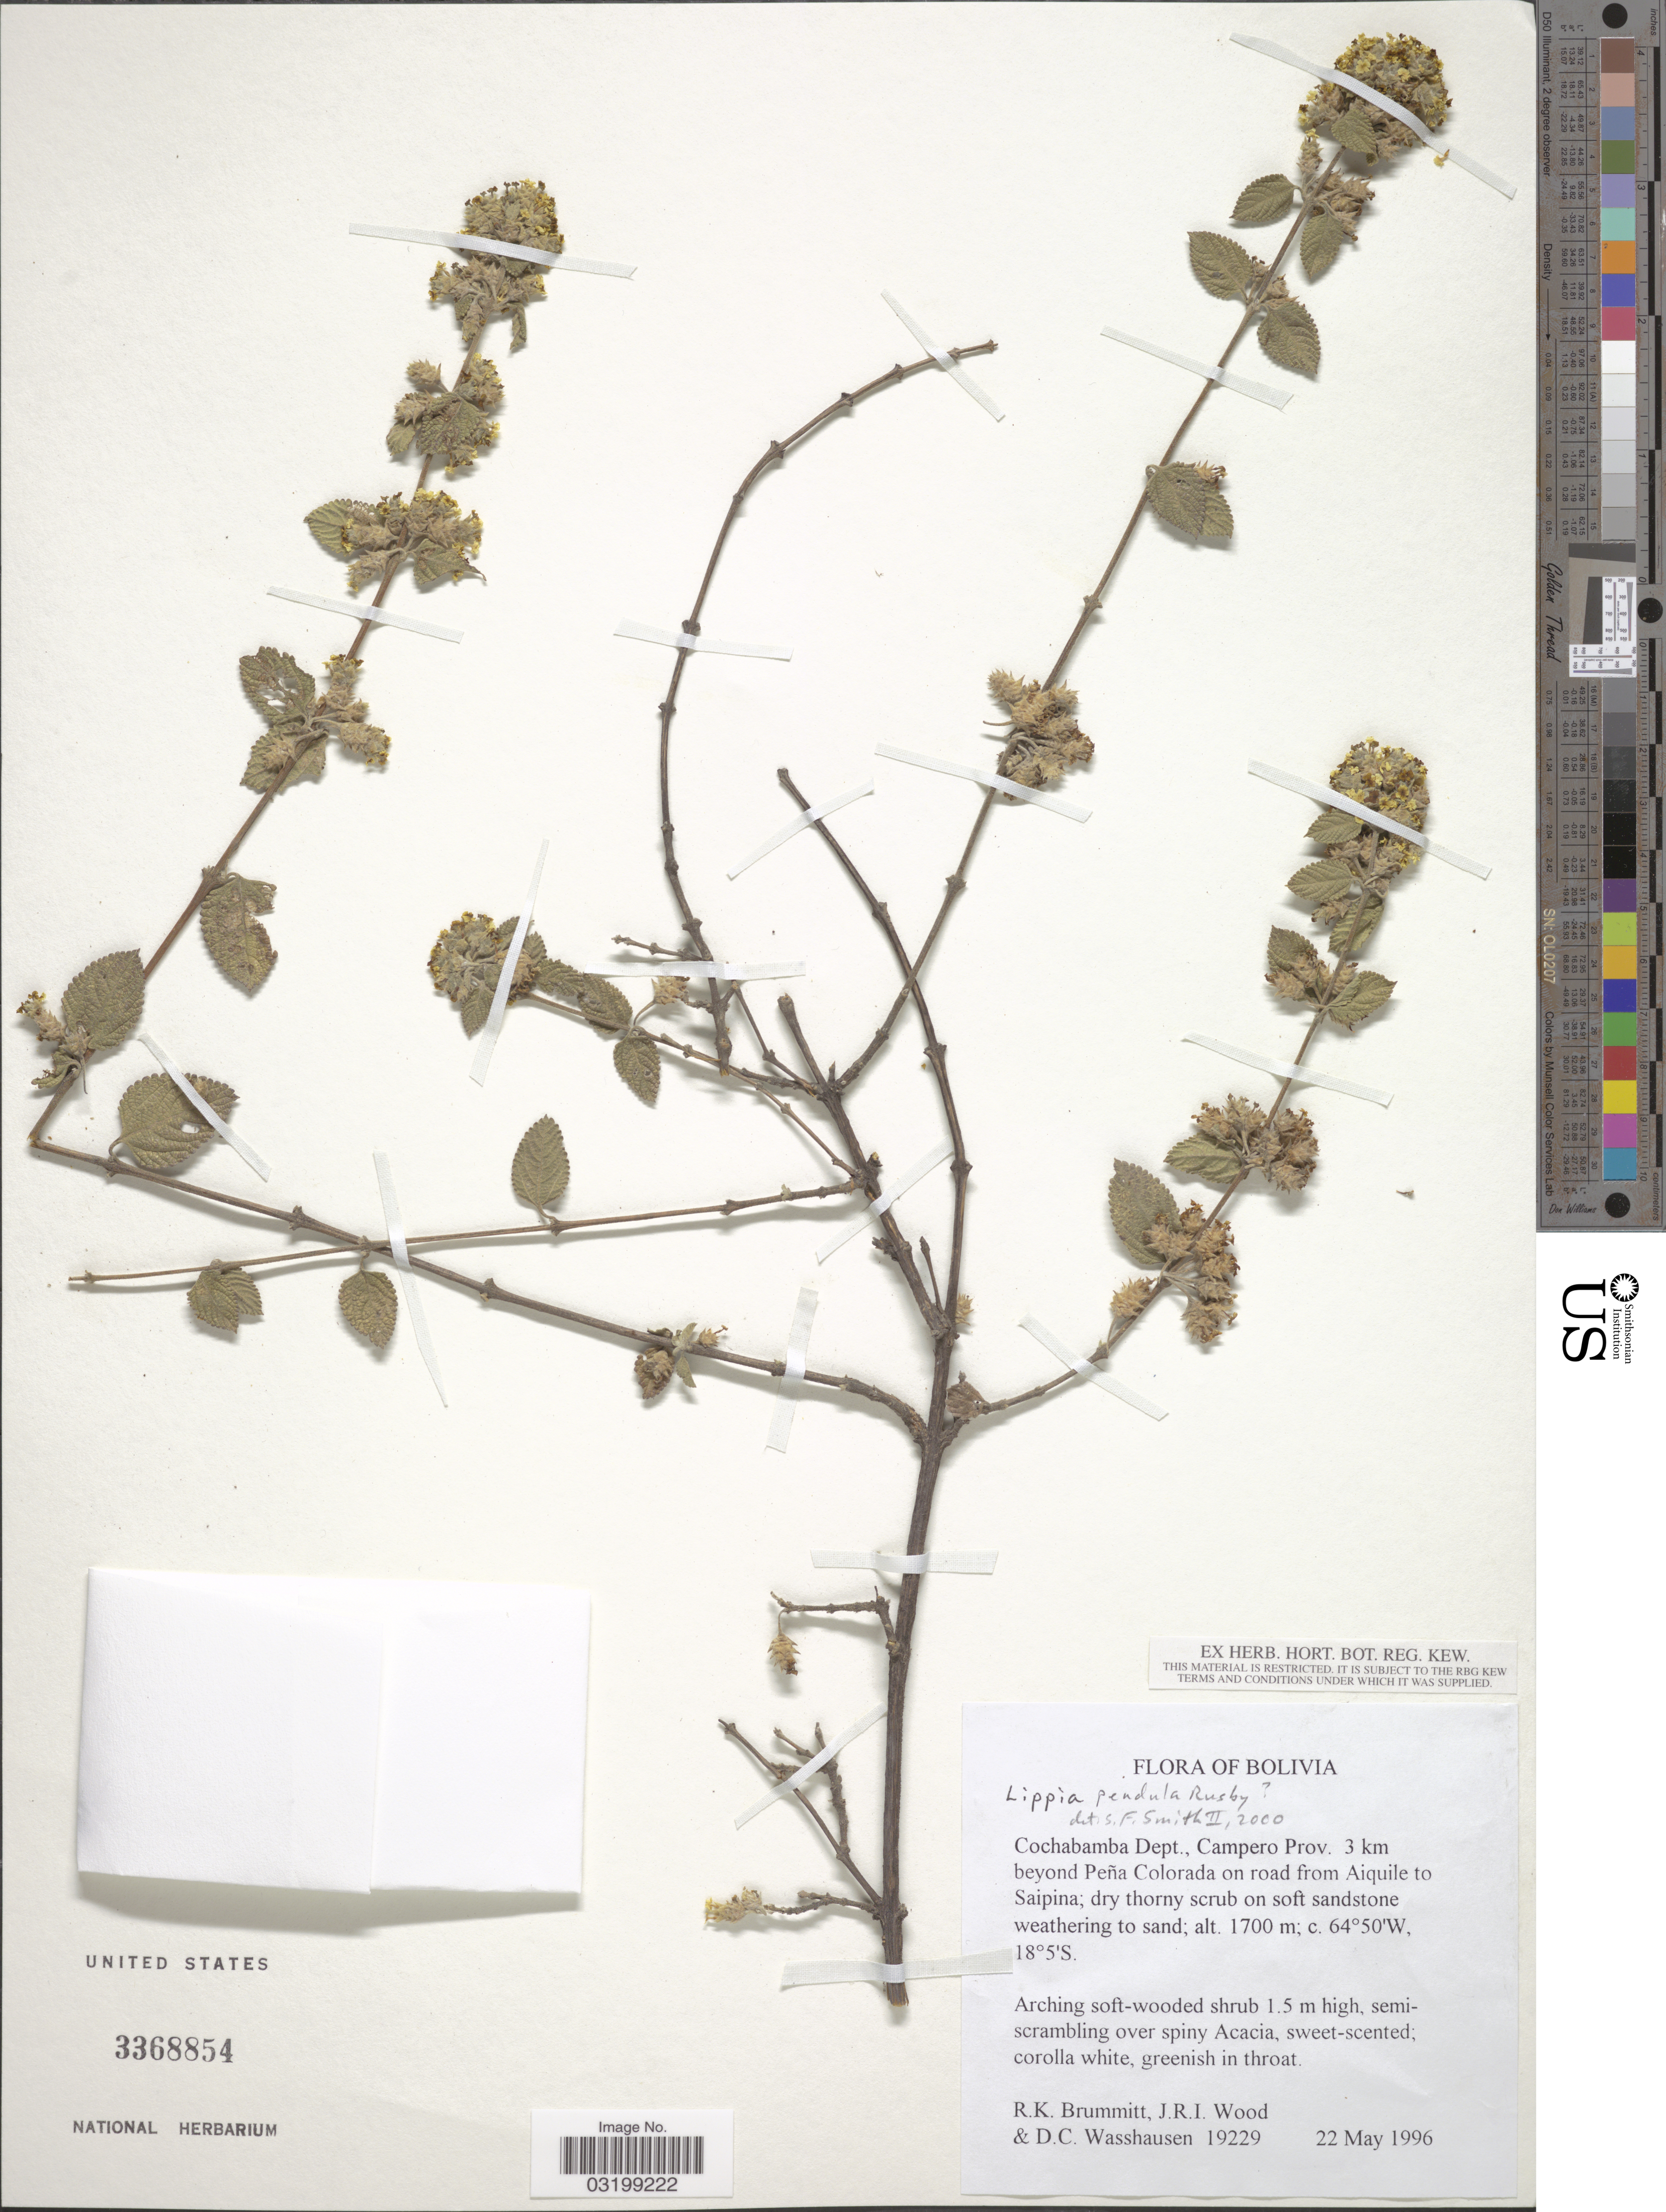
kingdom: Plantae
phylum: Tracheophyta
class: Magnoliopsida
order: Lamiales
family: Verbenaceae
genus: Lippia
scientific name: Lippia pendula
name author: Rusby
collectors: R. K. Brummitt, J. R. I. Wood & D. C. Wasshausen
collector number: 19229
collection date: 1996-05-22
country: Bolivia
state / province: Cochabamba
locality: Dept. Campero Prov. 3 km beyond Peña Colorada on road from Aiquile to Saipina.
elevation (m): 1700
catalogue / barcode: US 3368854